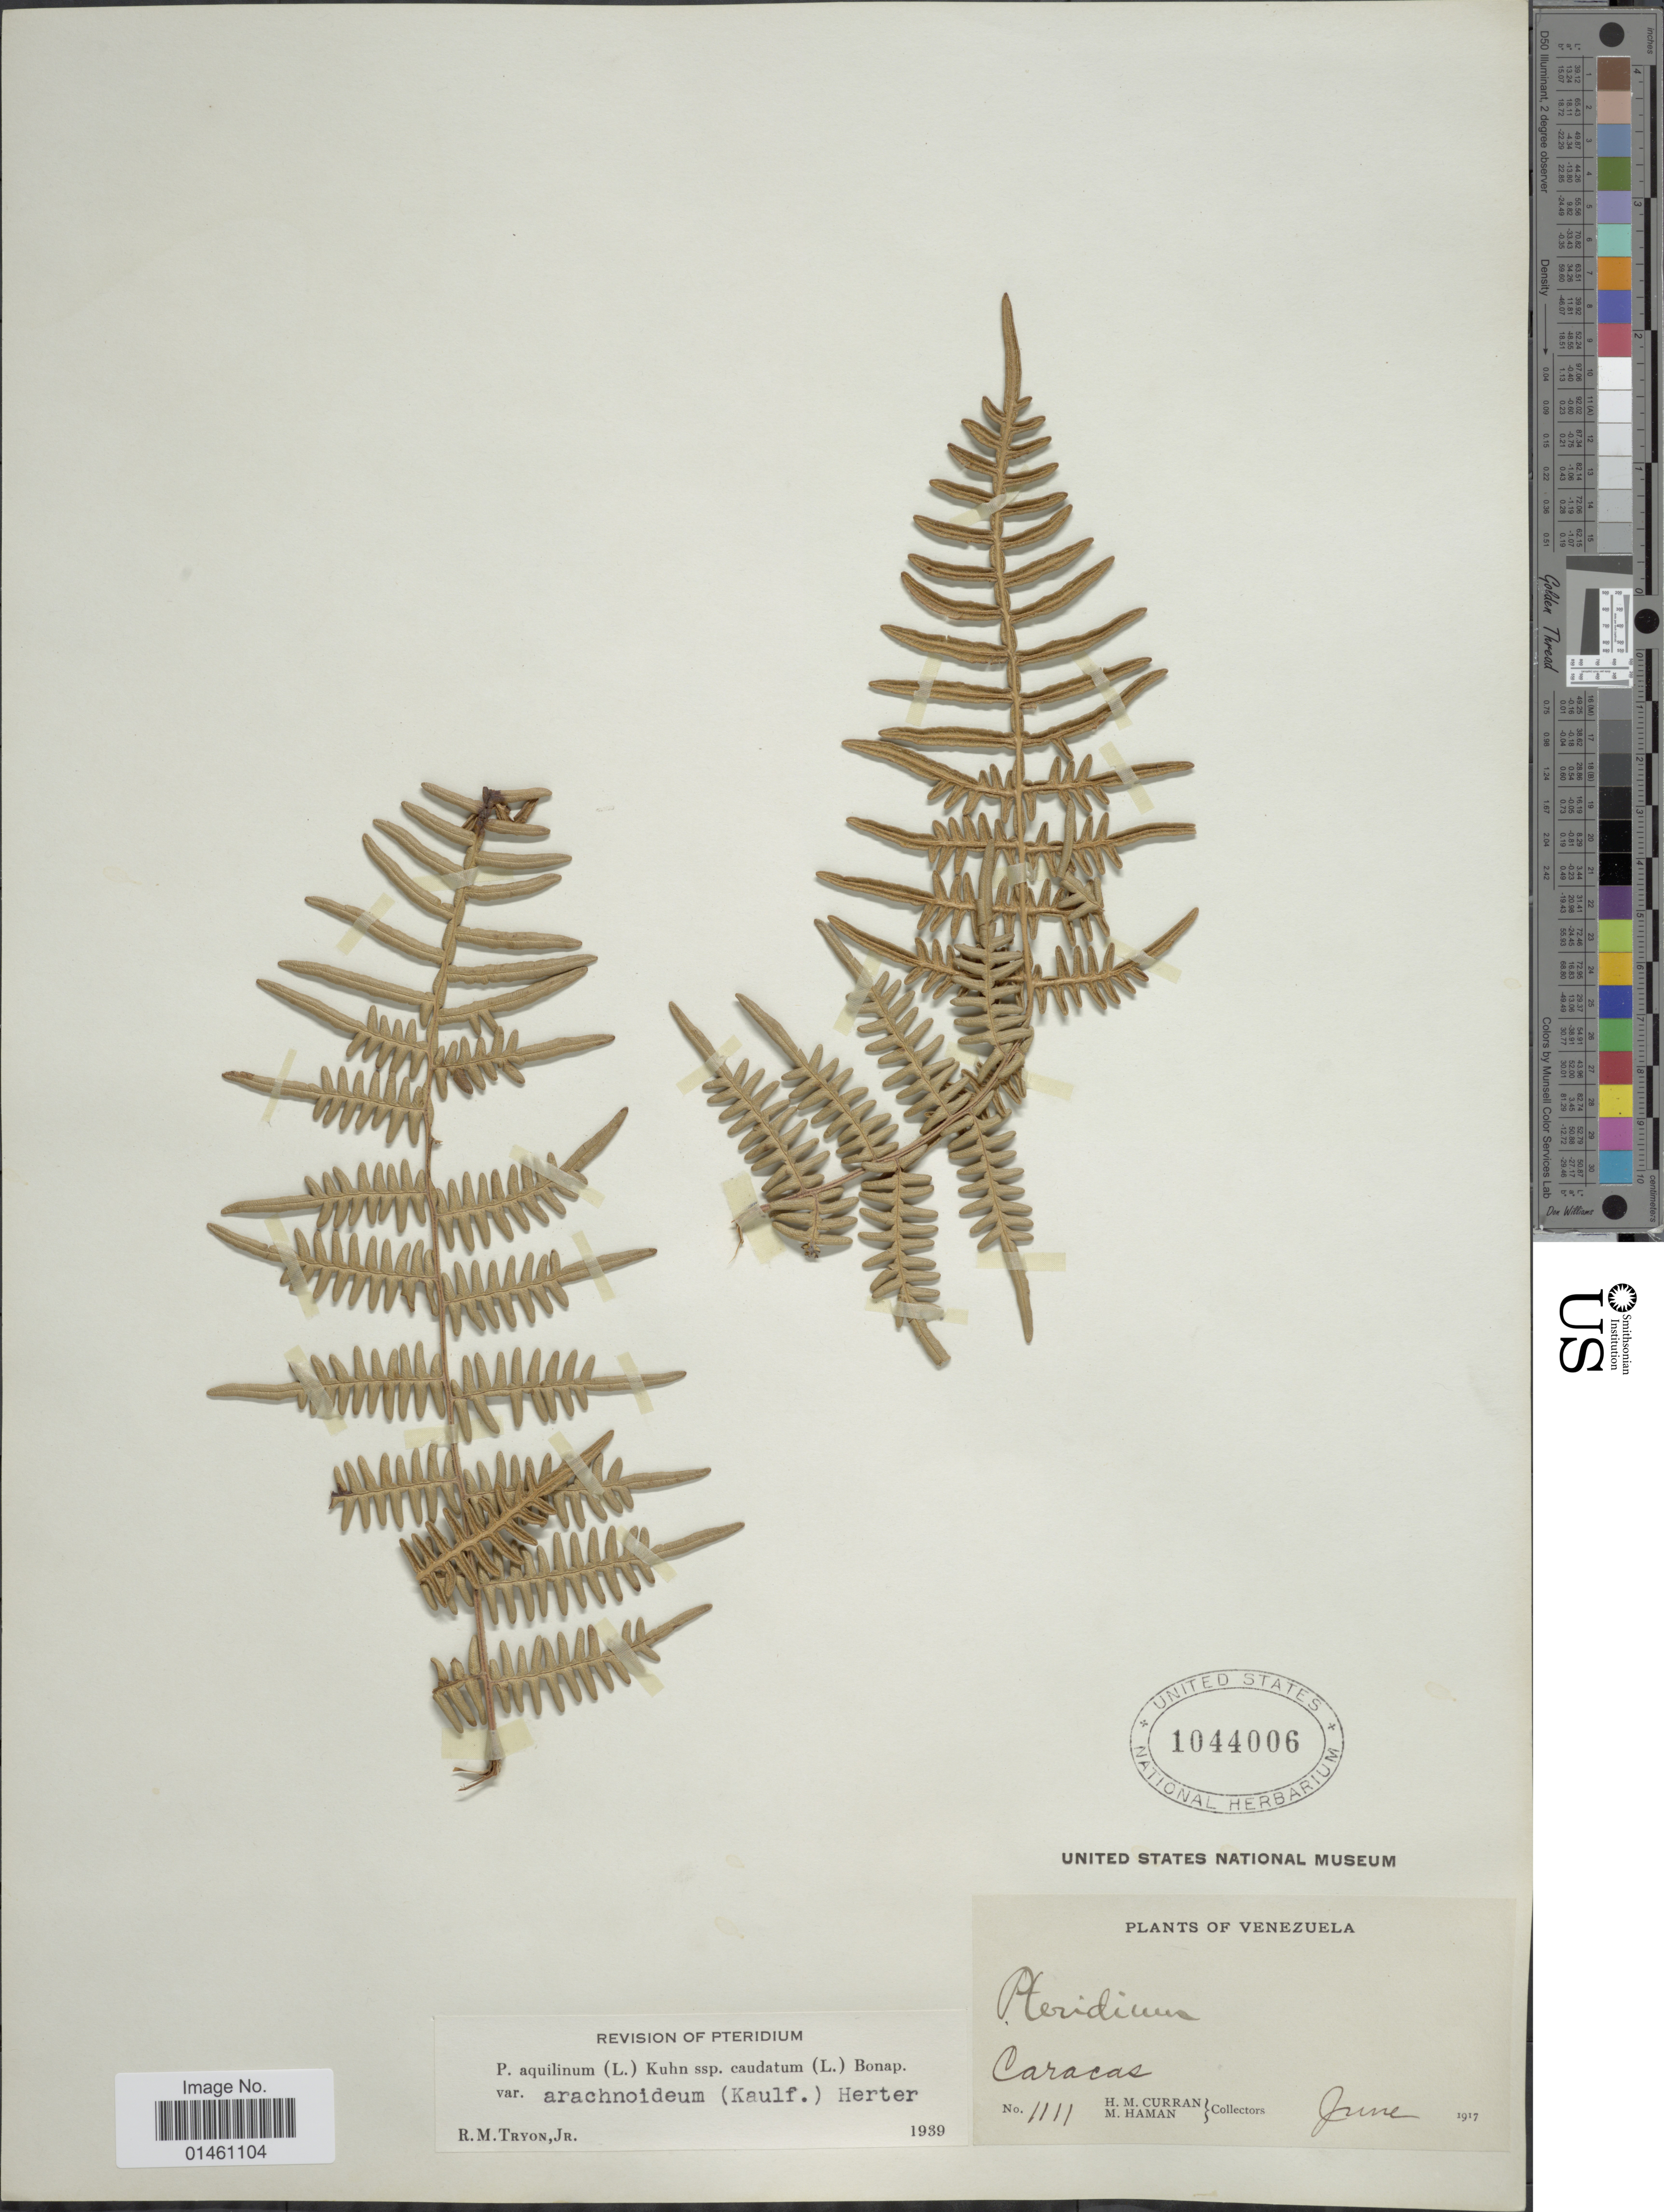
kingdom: Plantae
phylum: Tracheophyta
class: Polypodiopsida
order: Polypodiales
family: Dennstaedtiaceae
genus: Pteridium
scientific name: Pteridium aquilinum var. arachnoideum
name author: (Kaulf.) Herter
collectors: H. M. Curran & M. Haman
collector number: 1111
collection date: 1917-06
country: Venezuela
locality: Caracas.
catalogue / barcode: US 1044006